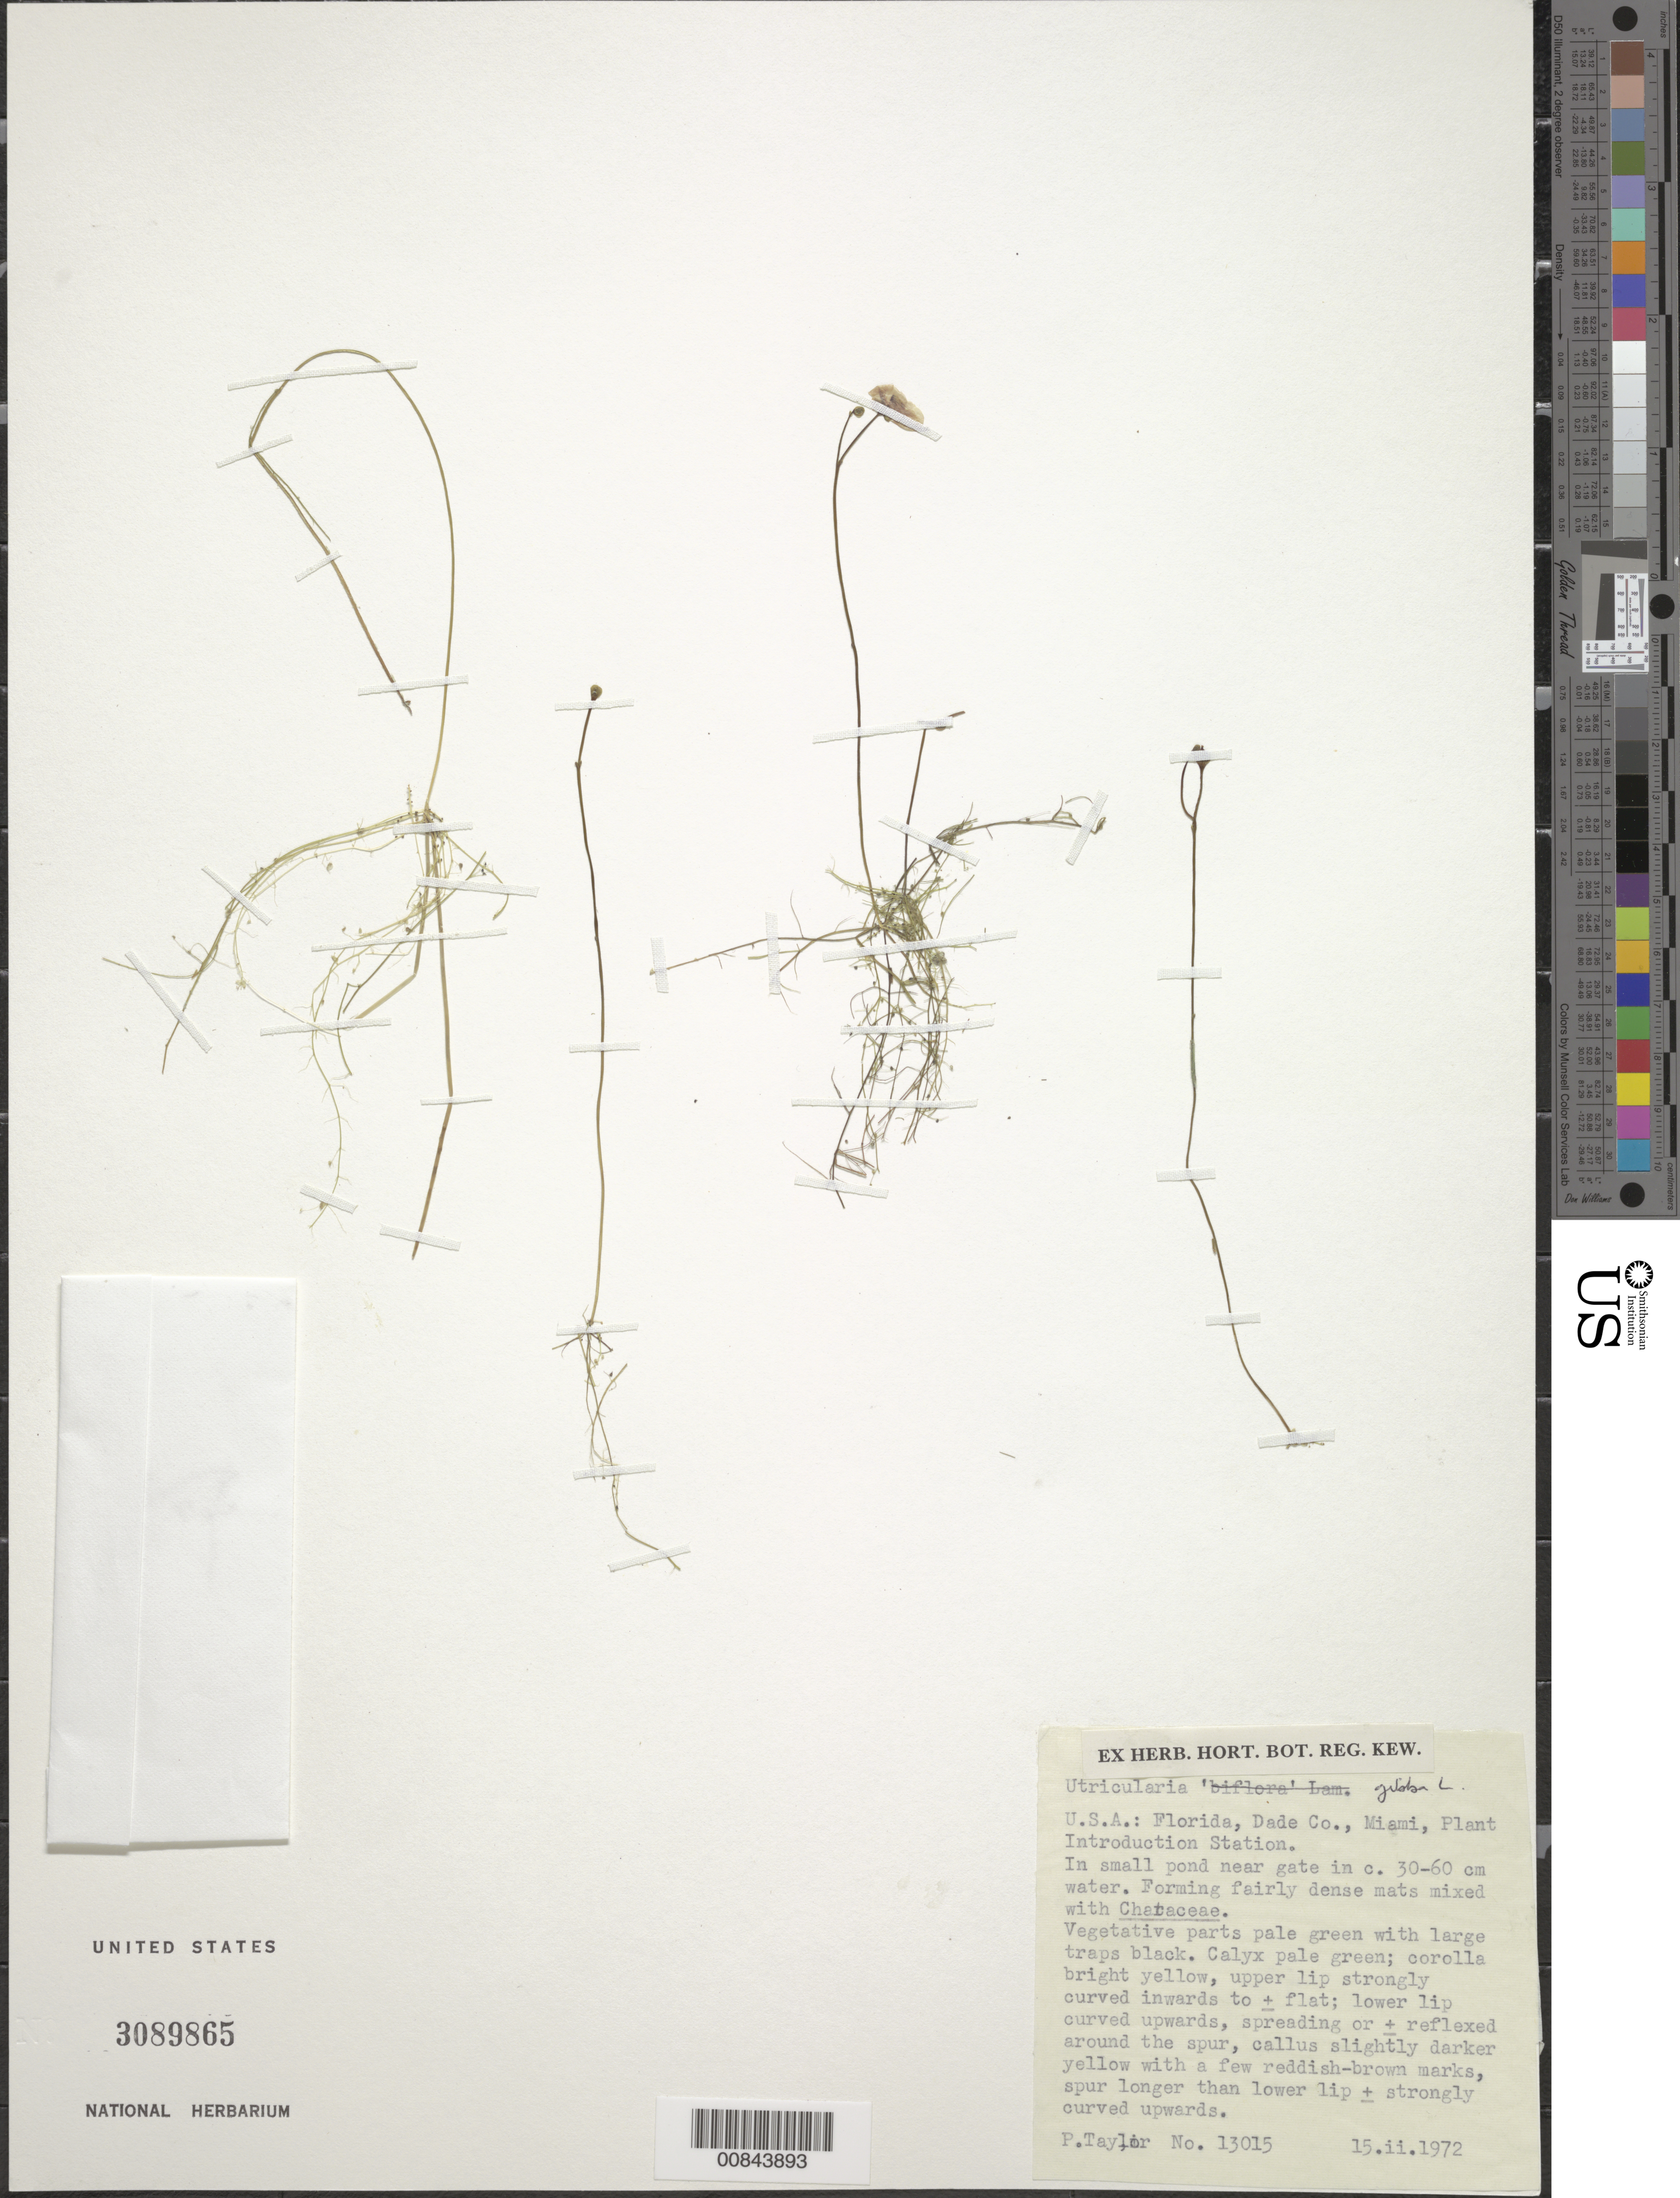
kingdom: Plantae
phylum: Tracheophyta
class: Magnoliopsida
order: Lamiales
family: Lentibulariaceae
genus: Utricularia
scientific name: Utricularia gibba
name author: L.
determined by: Strong, Mark T., (BOT), Smithsonian Institution - National Museum of Natural History (UNITED STATES)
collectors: P. G. Taylor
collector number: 13015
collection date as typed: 15 Feb 1972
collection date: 1972-02-15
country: United States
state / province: Florida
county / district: Dade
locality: Plant Introduction Station-Miami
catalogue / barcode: US 3089865